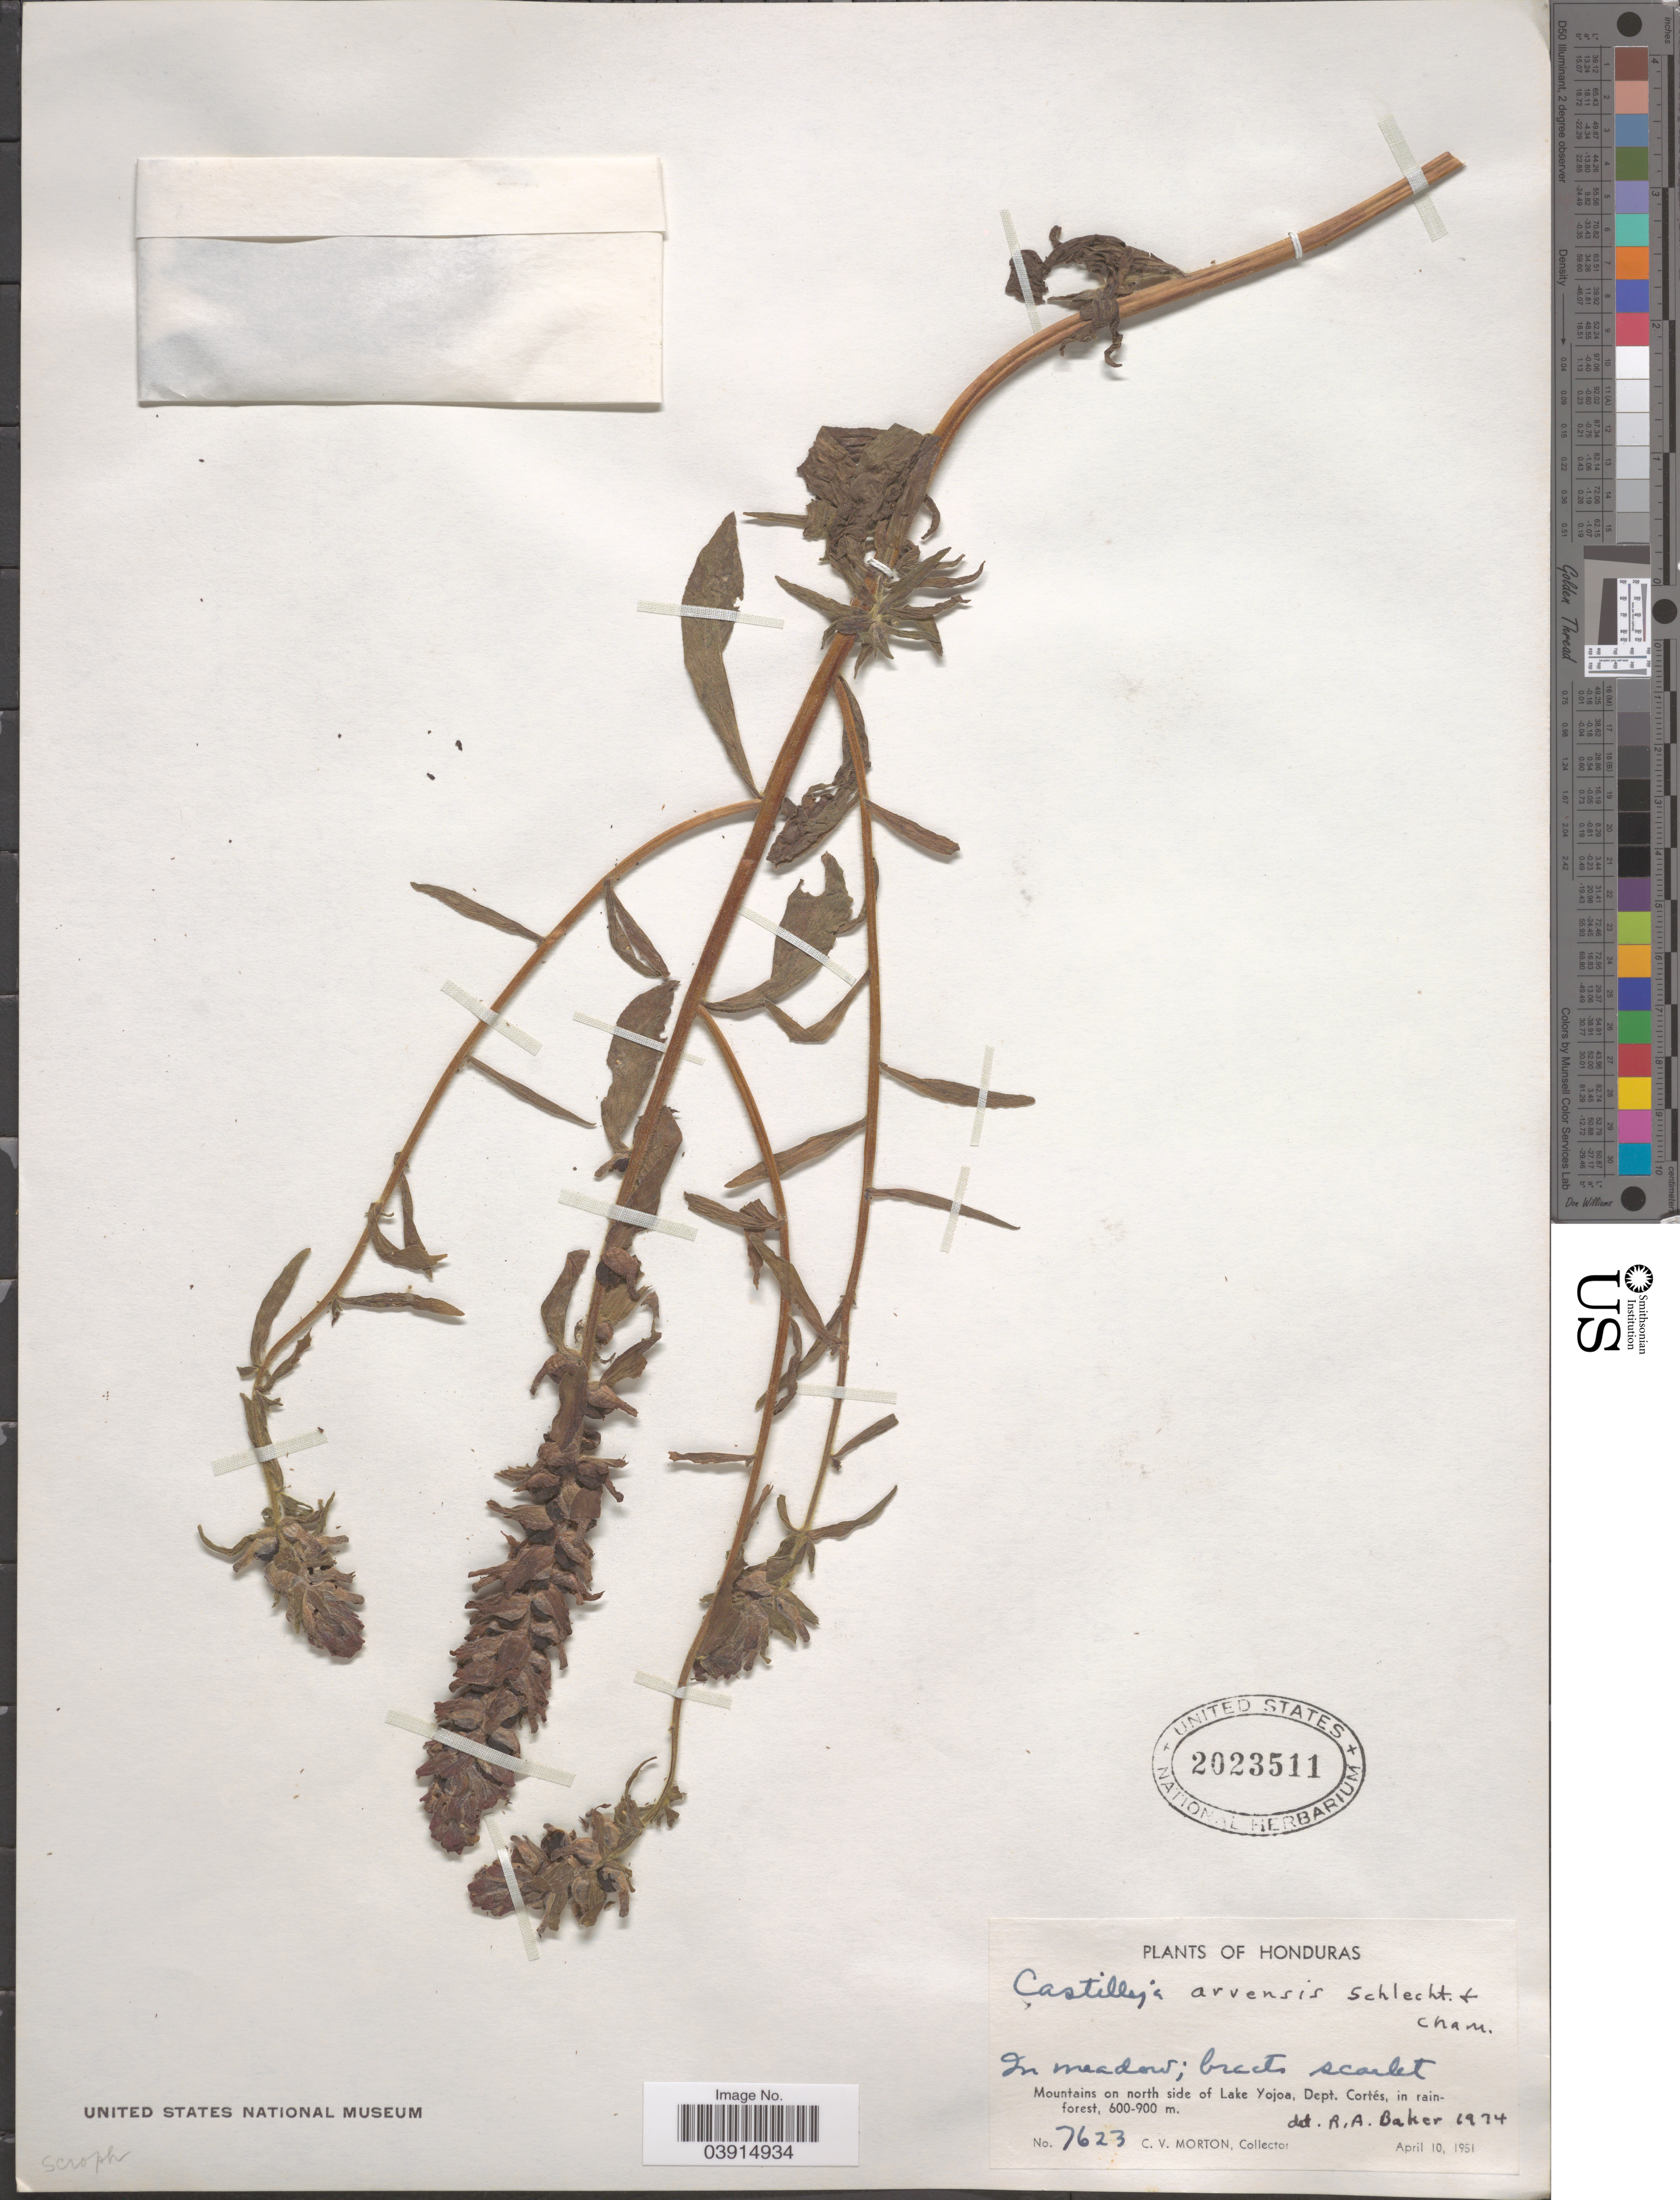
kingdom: Plantae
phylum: Tracheophyta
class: Magnoliopsida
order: Lamiales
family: Orobanchaceae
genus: Castilleja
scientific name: Castilleja arvensis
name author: Schltdl. & Cham.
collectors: C. V. Morton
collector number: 7623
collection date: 1951-04-10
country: Honduras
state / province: Cortes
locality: Mountains on north side of Lake Yojoa, Dept. Cortés, in rainforest.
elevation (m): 600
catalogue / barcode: US 2023511